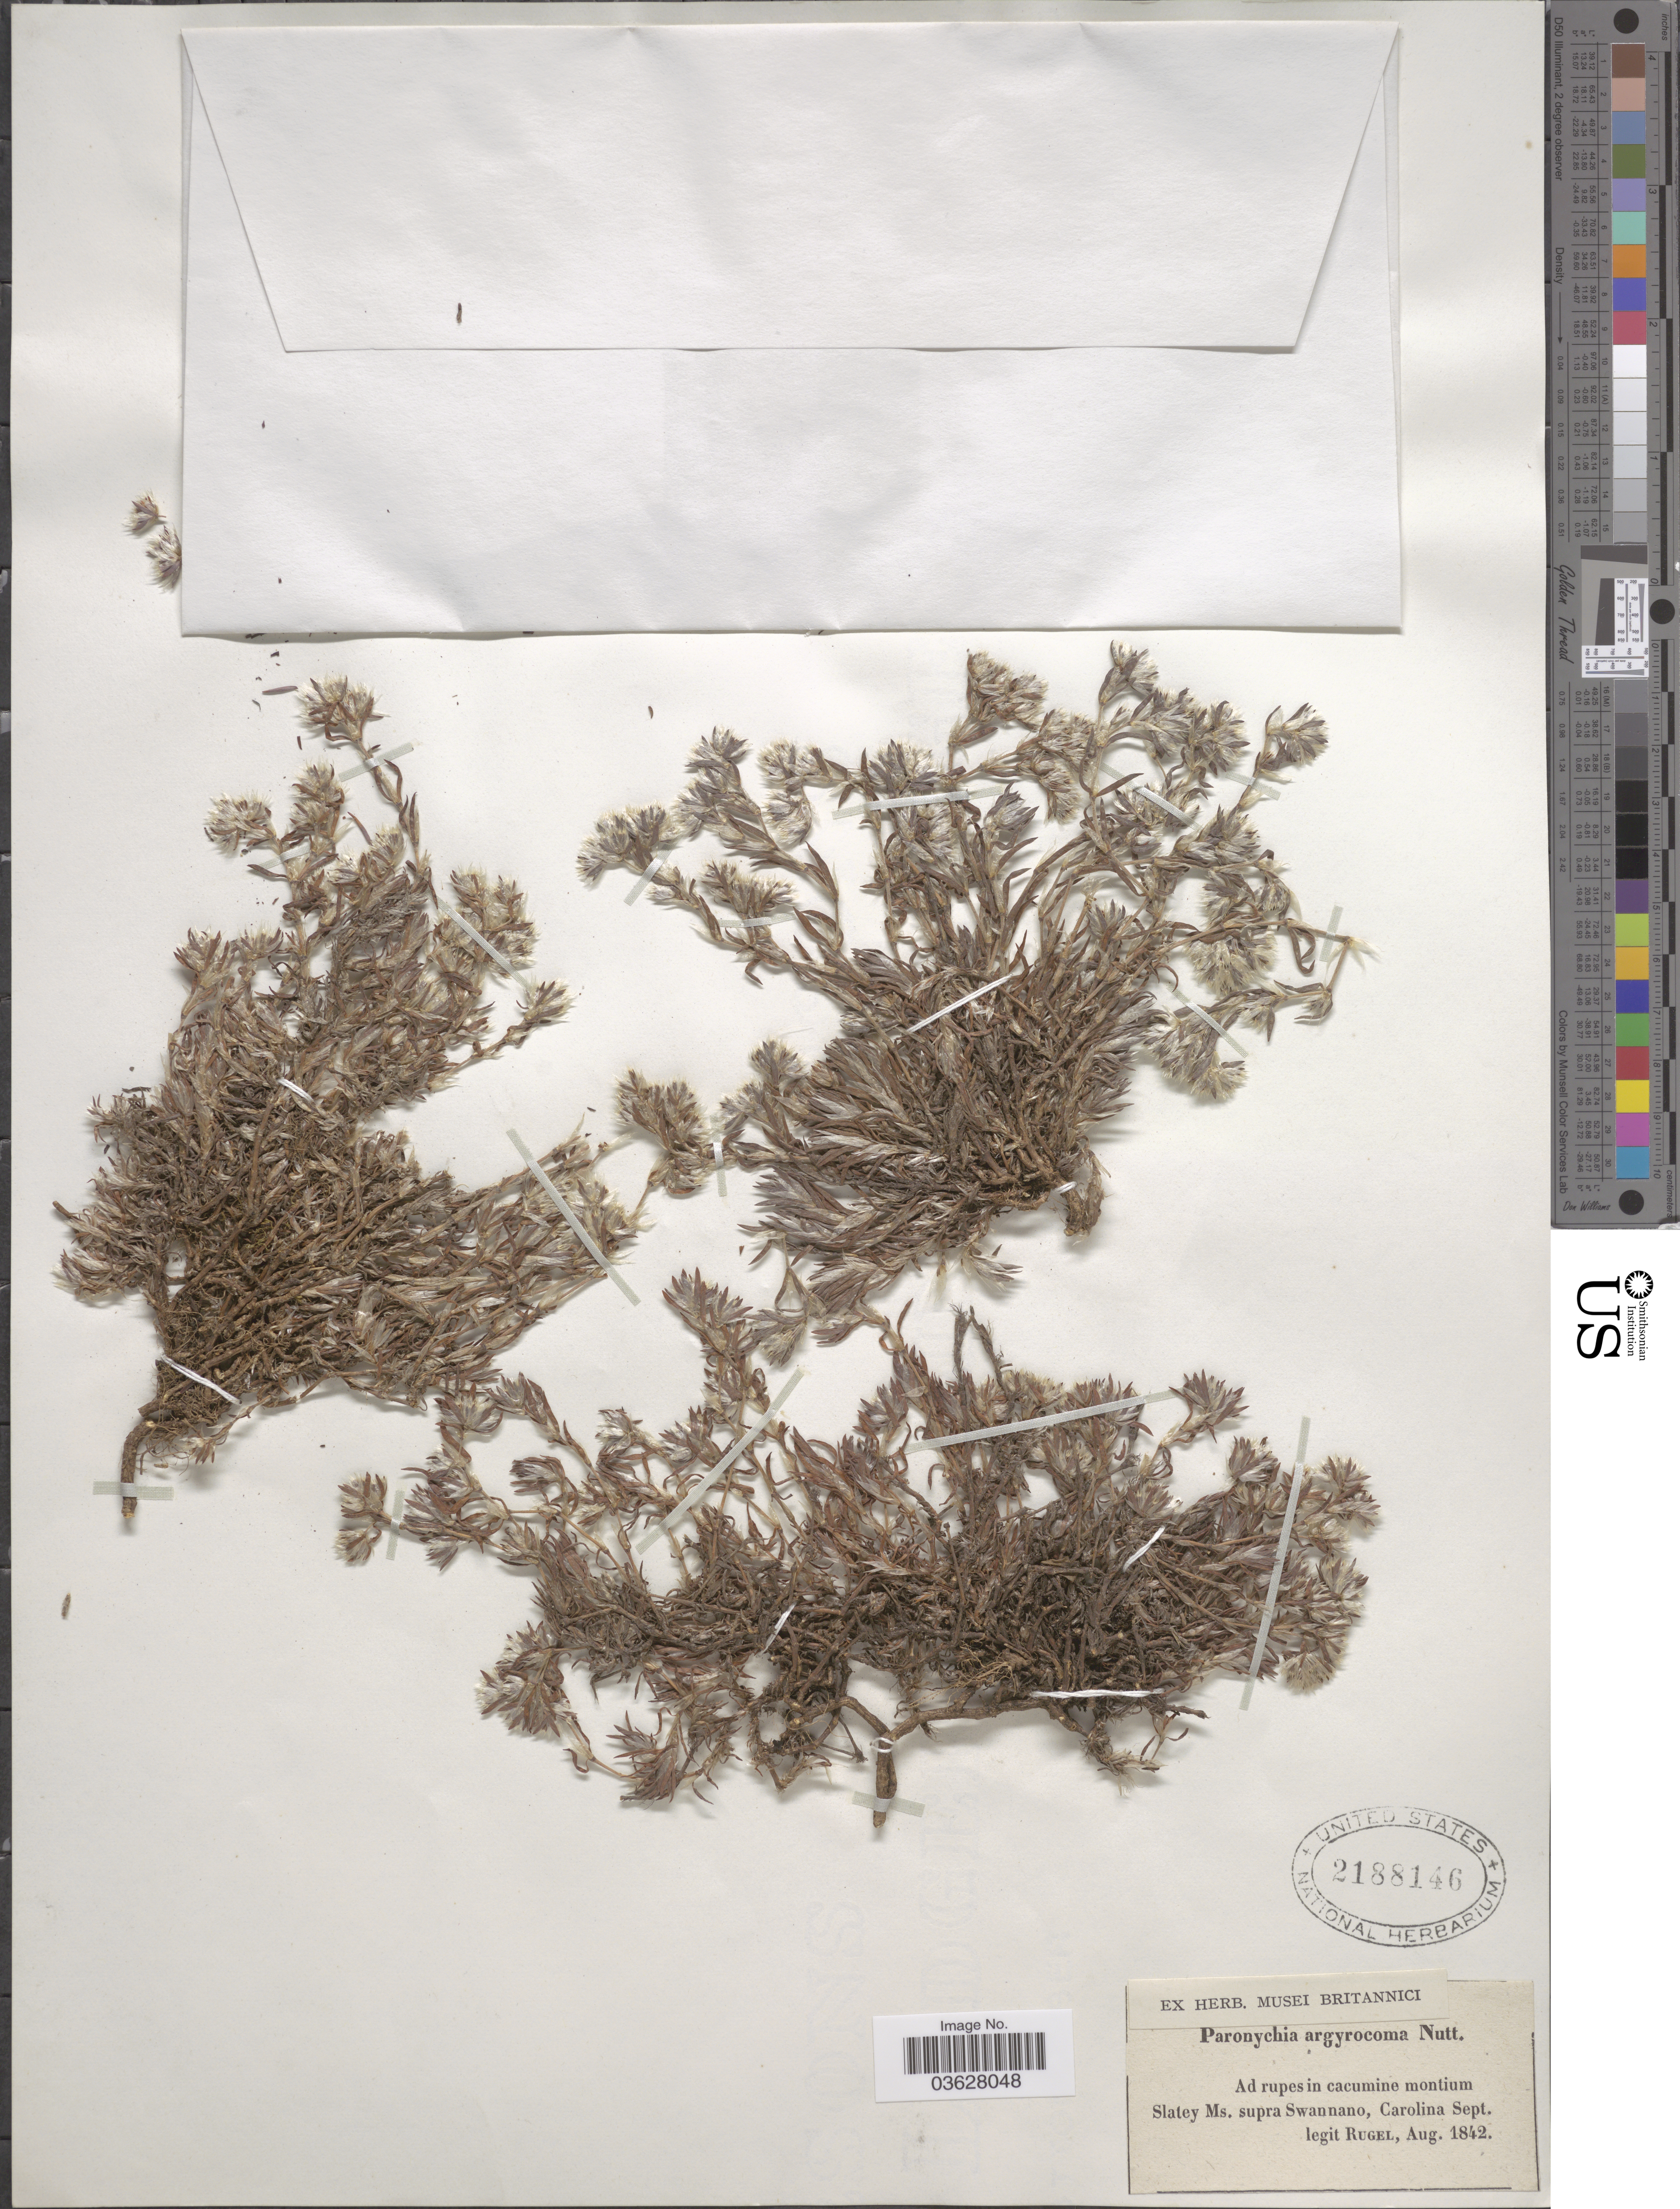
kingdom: Plantae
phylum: Tracheophyta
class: Magnoliopsida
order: Caryophyllales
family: Caryophyllaceae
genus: Paronychia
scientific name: Paronychia argyrocoma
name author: (Michx.) Nutt.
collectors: Rugel, --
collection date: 1842-08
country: United States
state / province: North Carolina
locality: Ad rupes in cacumine montium Slatey Ms. supra Swannano, Carolina Sept.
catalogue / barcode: US 2188146